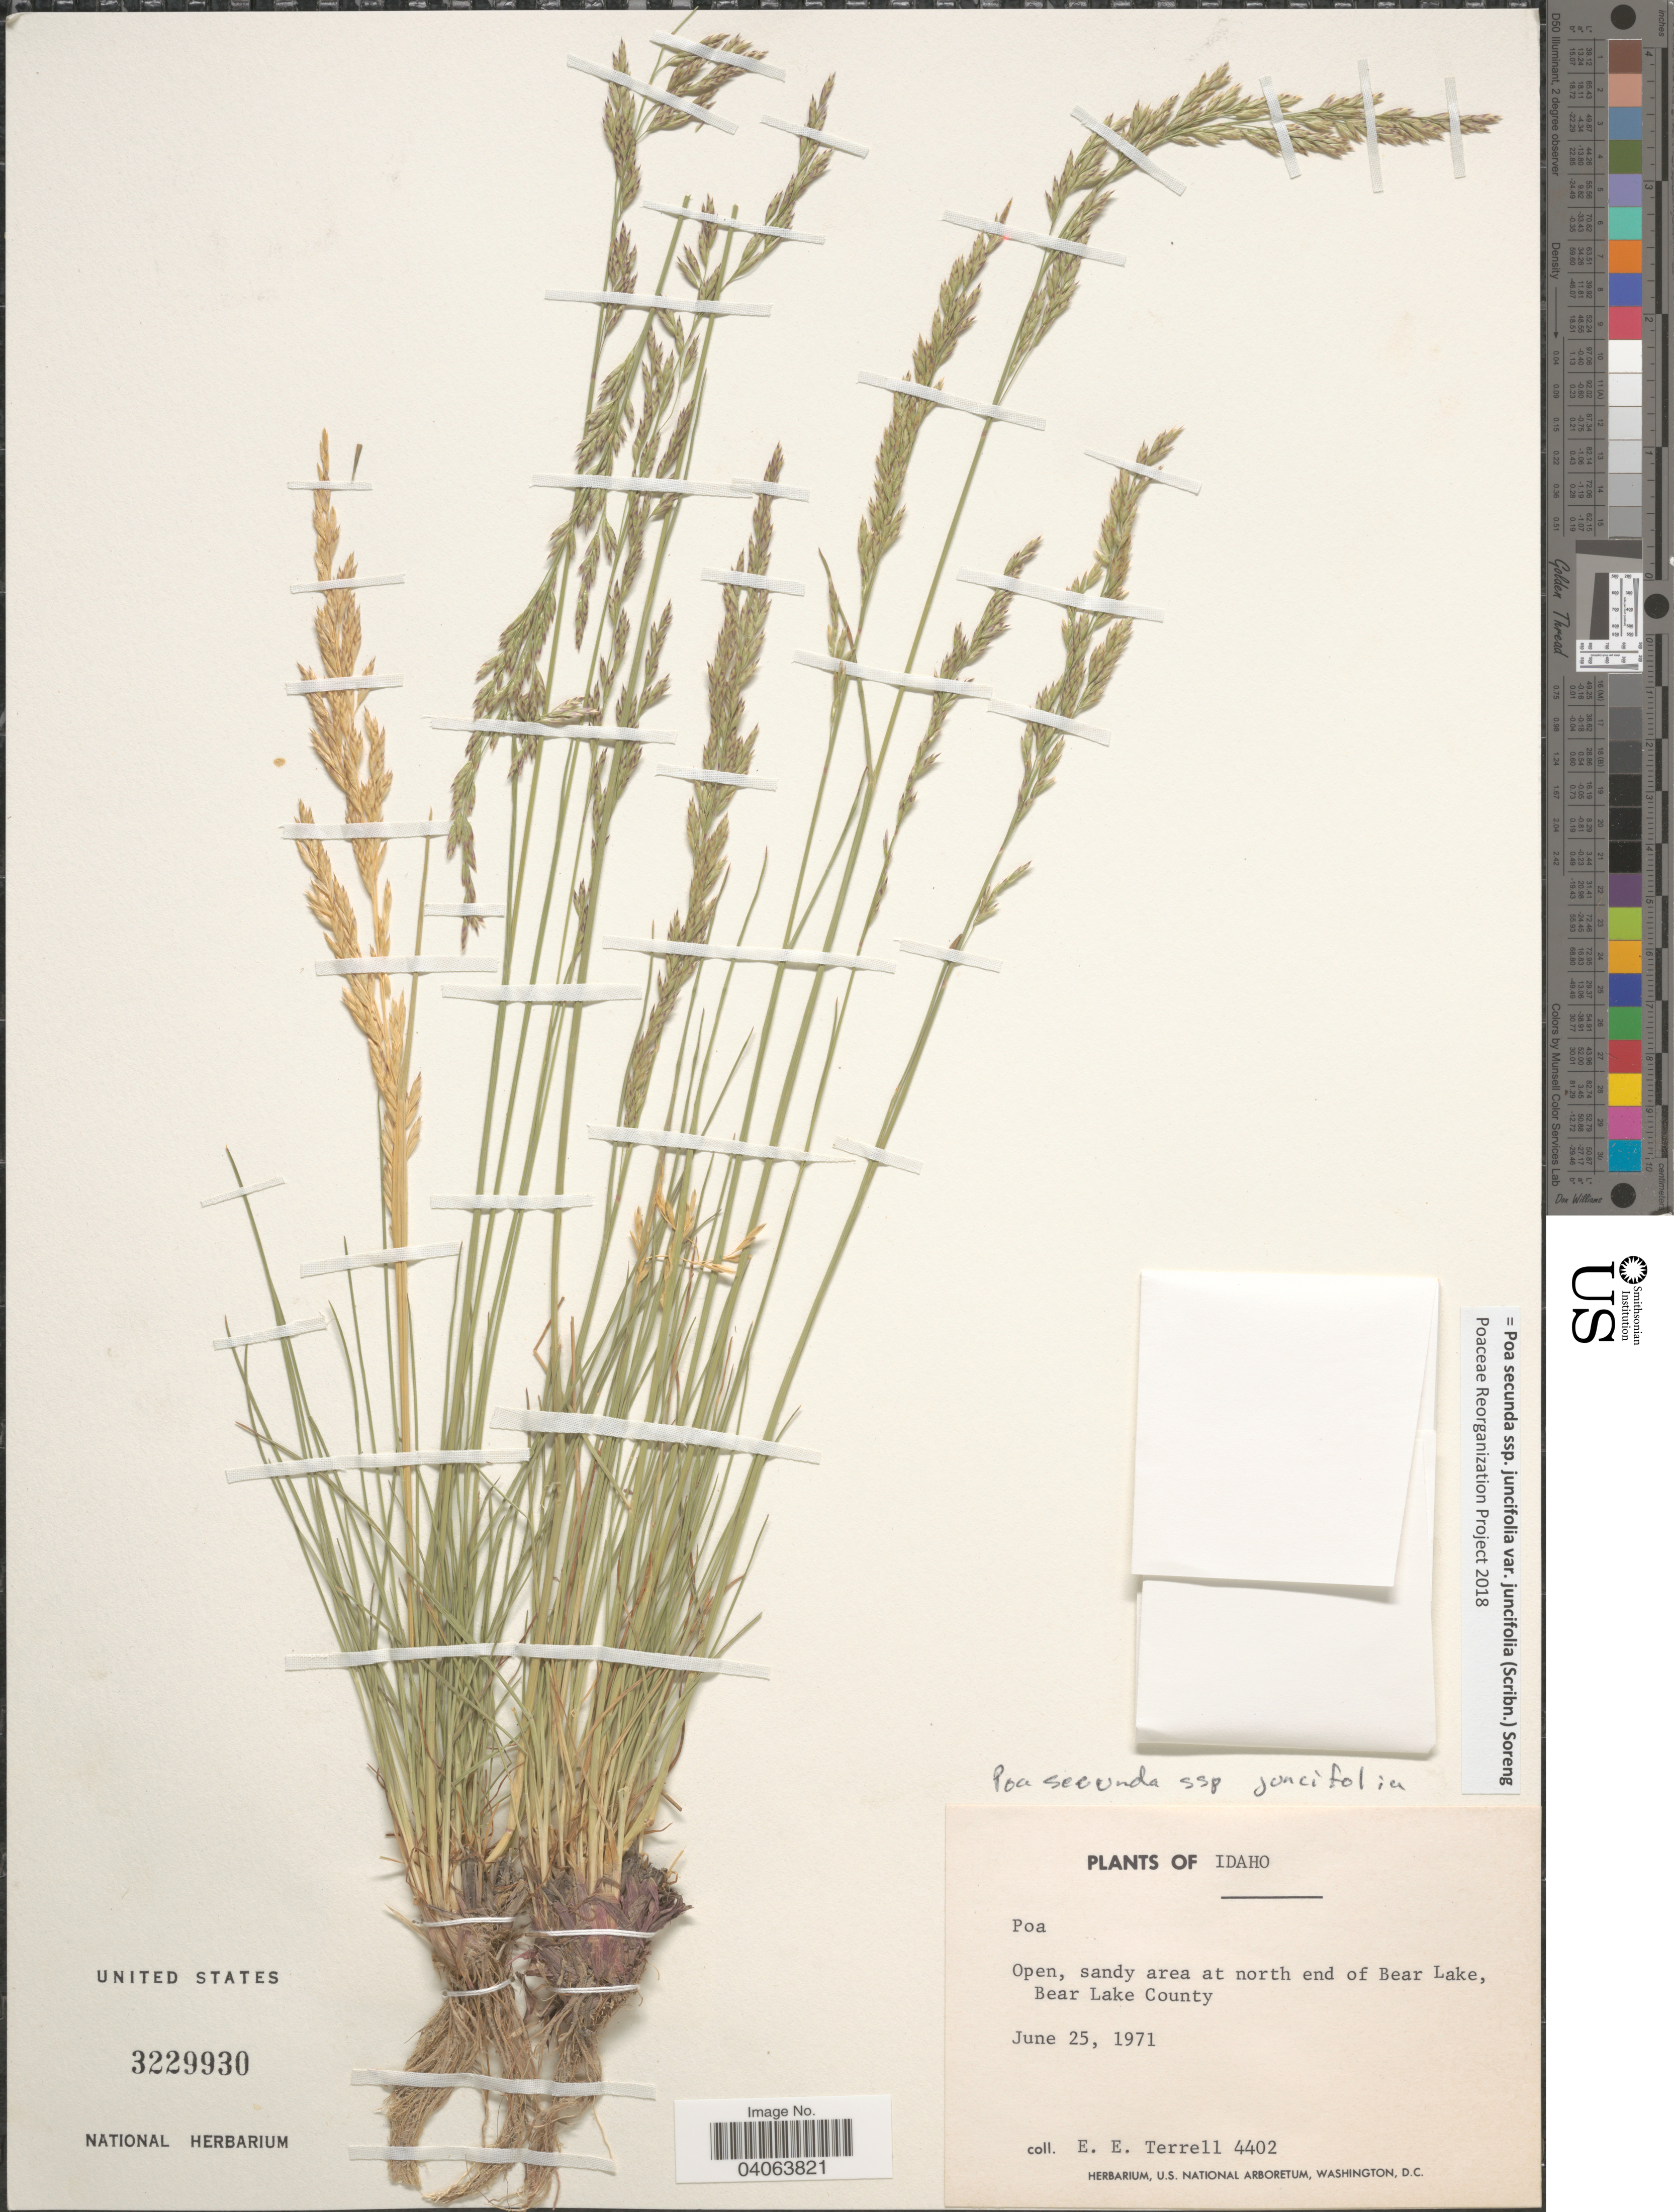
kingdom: Plantae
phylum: Tracheophyta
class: Liliopsida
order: Poales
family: Poaceae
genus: Poa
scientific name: Poa secunda subsp. juncifolia var. juncifolia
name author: (Scribn.) Soreng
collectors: E. E. Terrell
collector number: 4402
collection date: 1971-06-25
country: United States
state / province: Idaho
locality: Open, sandy area at north end of Bear Lake, Bear Lake County.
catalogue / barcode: US 3229930